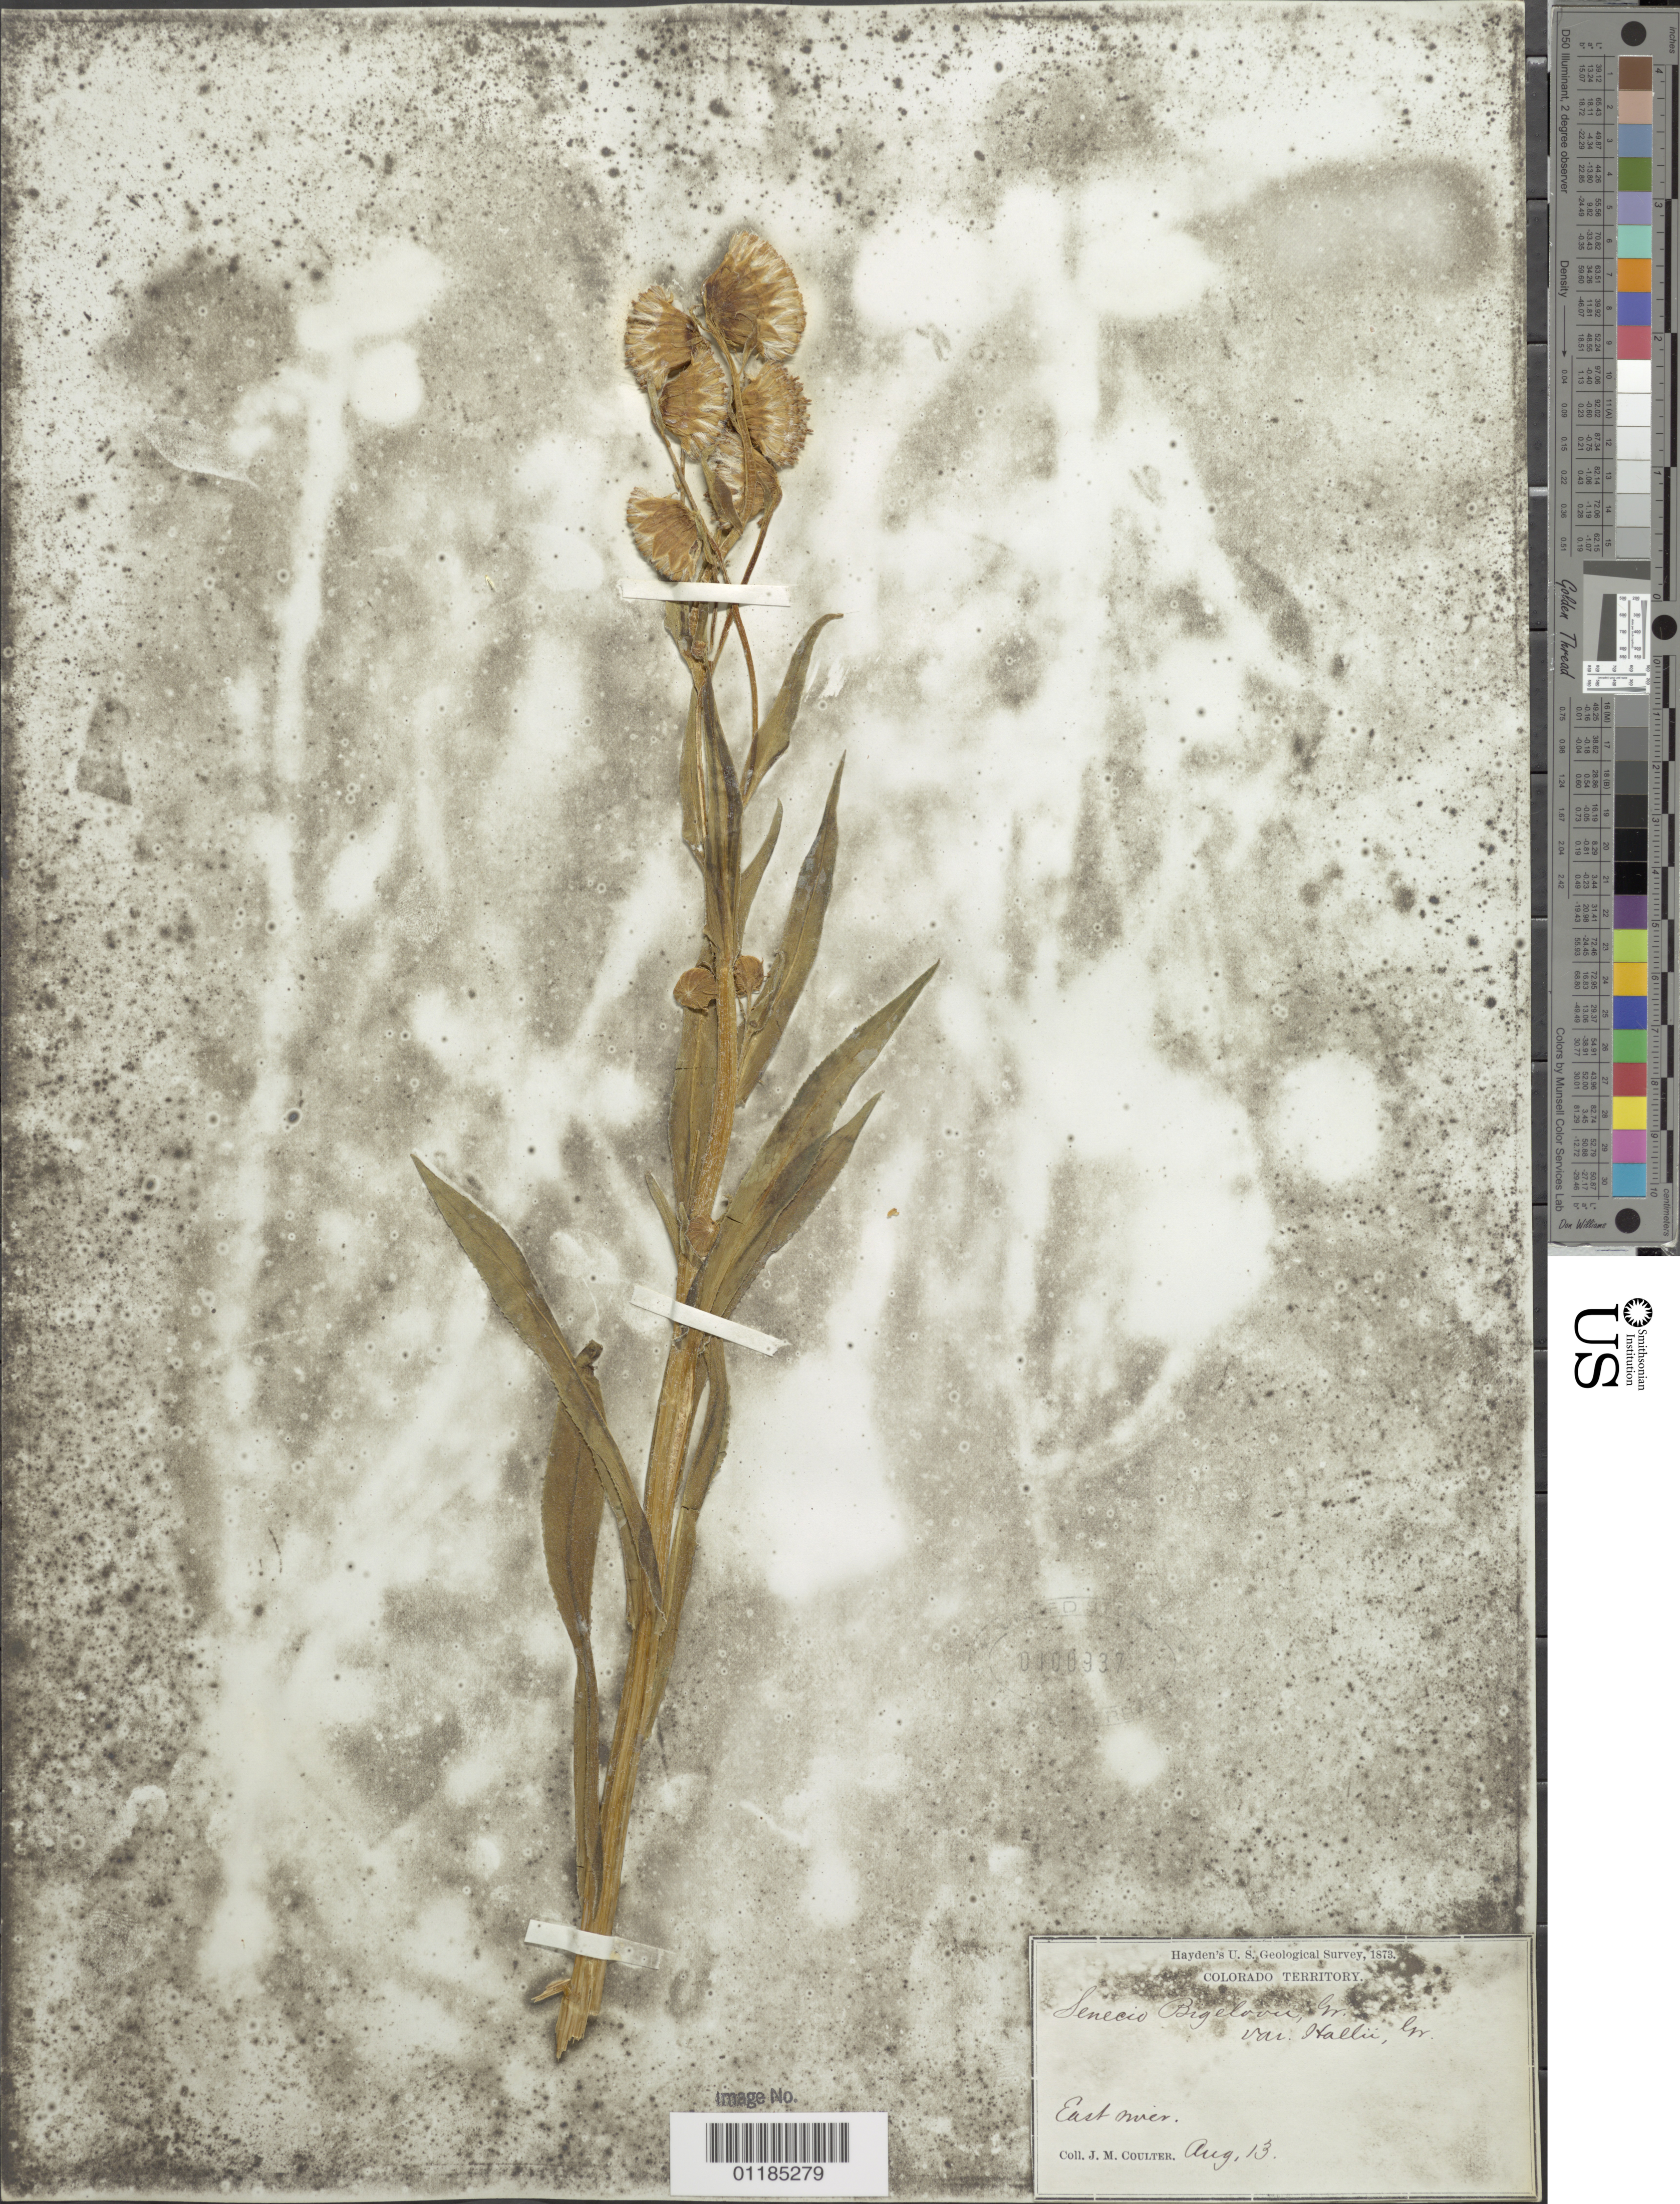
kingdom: Plantae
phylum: Tracheophyta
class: Magnoliopsida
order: Asterales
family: Asteraceae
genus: Senecio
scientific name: Senecio bigelovii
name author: A. Gray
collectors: J. M. Coulter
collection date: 1873-08-13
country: United States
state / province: Colorado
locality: East River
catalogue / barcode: US 100937